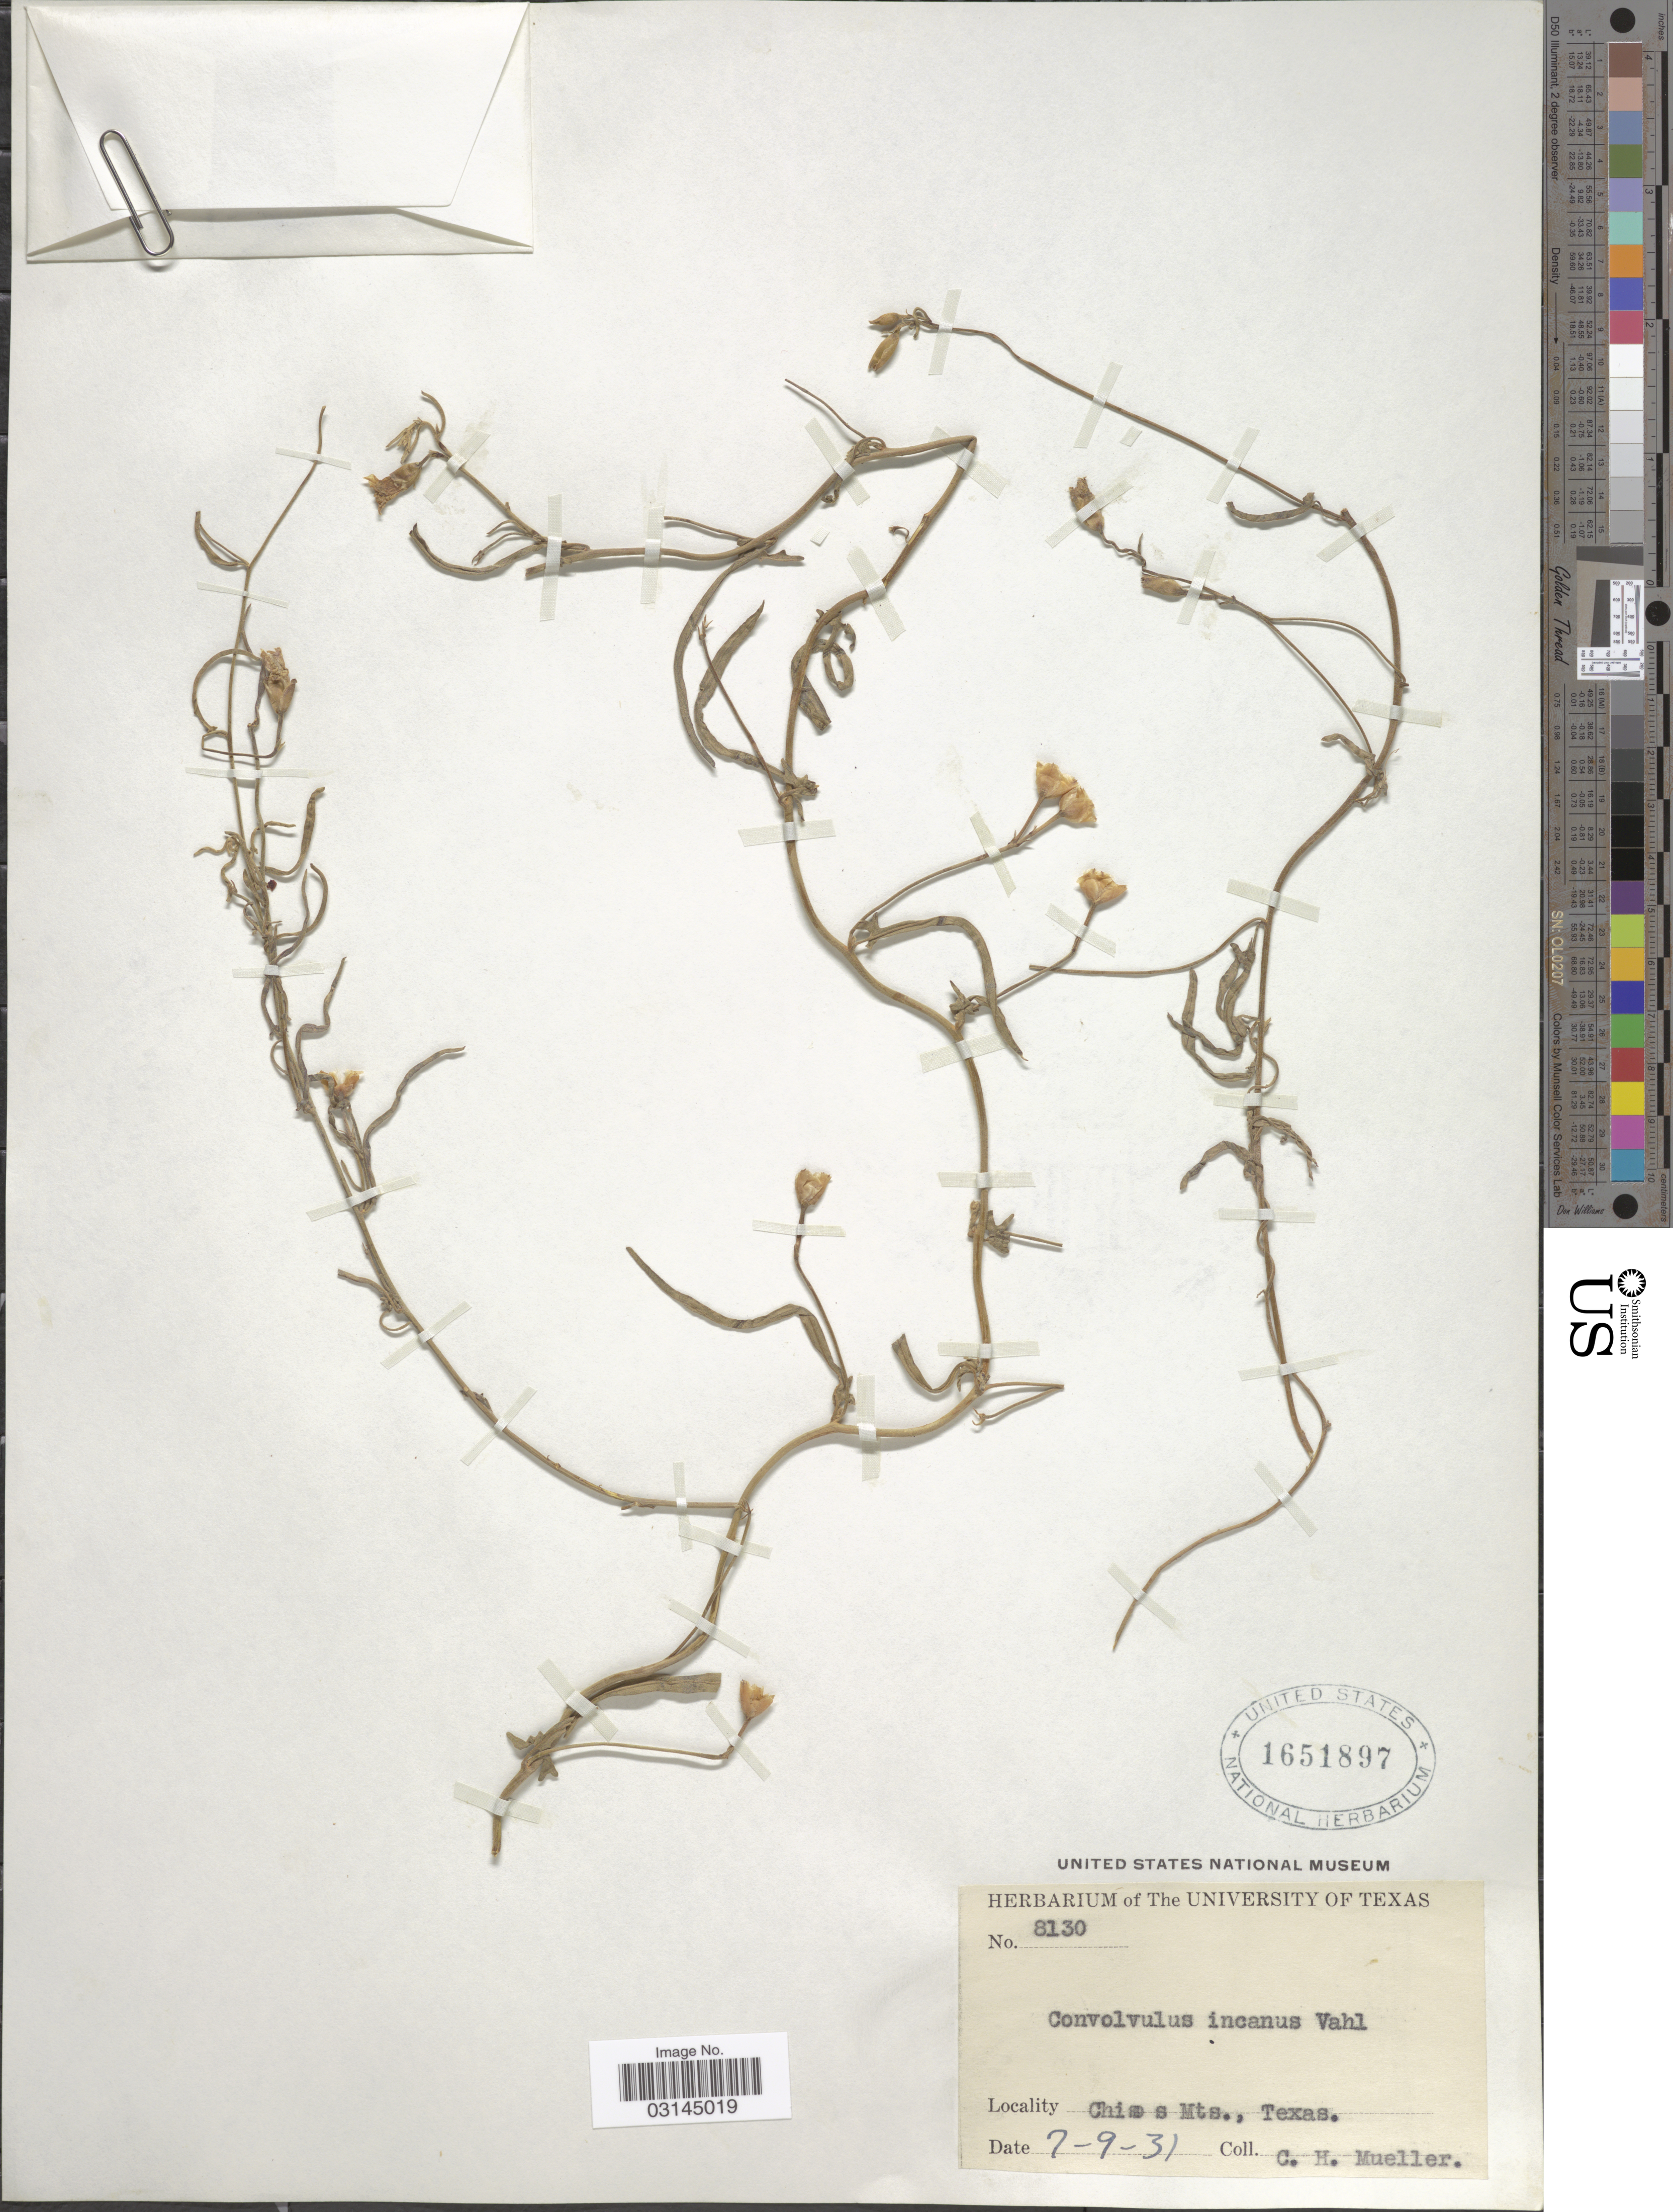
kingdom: Plantae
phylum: Tracheophyta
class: Magnoliopsida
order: Solanales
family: Convolvulaceae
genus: Convolvulus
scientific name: Convolvulus incanus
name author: Vahl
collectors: C. H. Mueller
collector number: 8130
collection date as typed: Transcribed d/m/y: 9/7/31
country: United States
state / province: Texas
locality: Chisos Mts.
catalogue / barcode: US 1651897